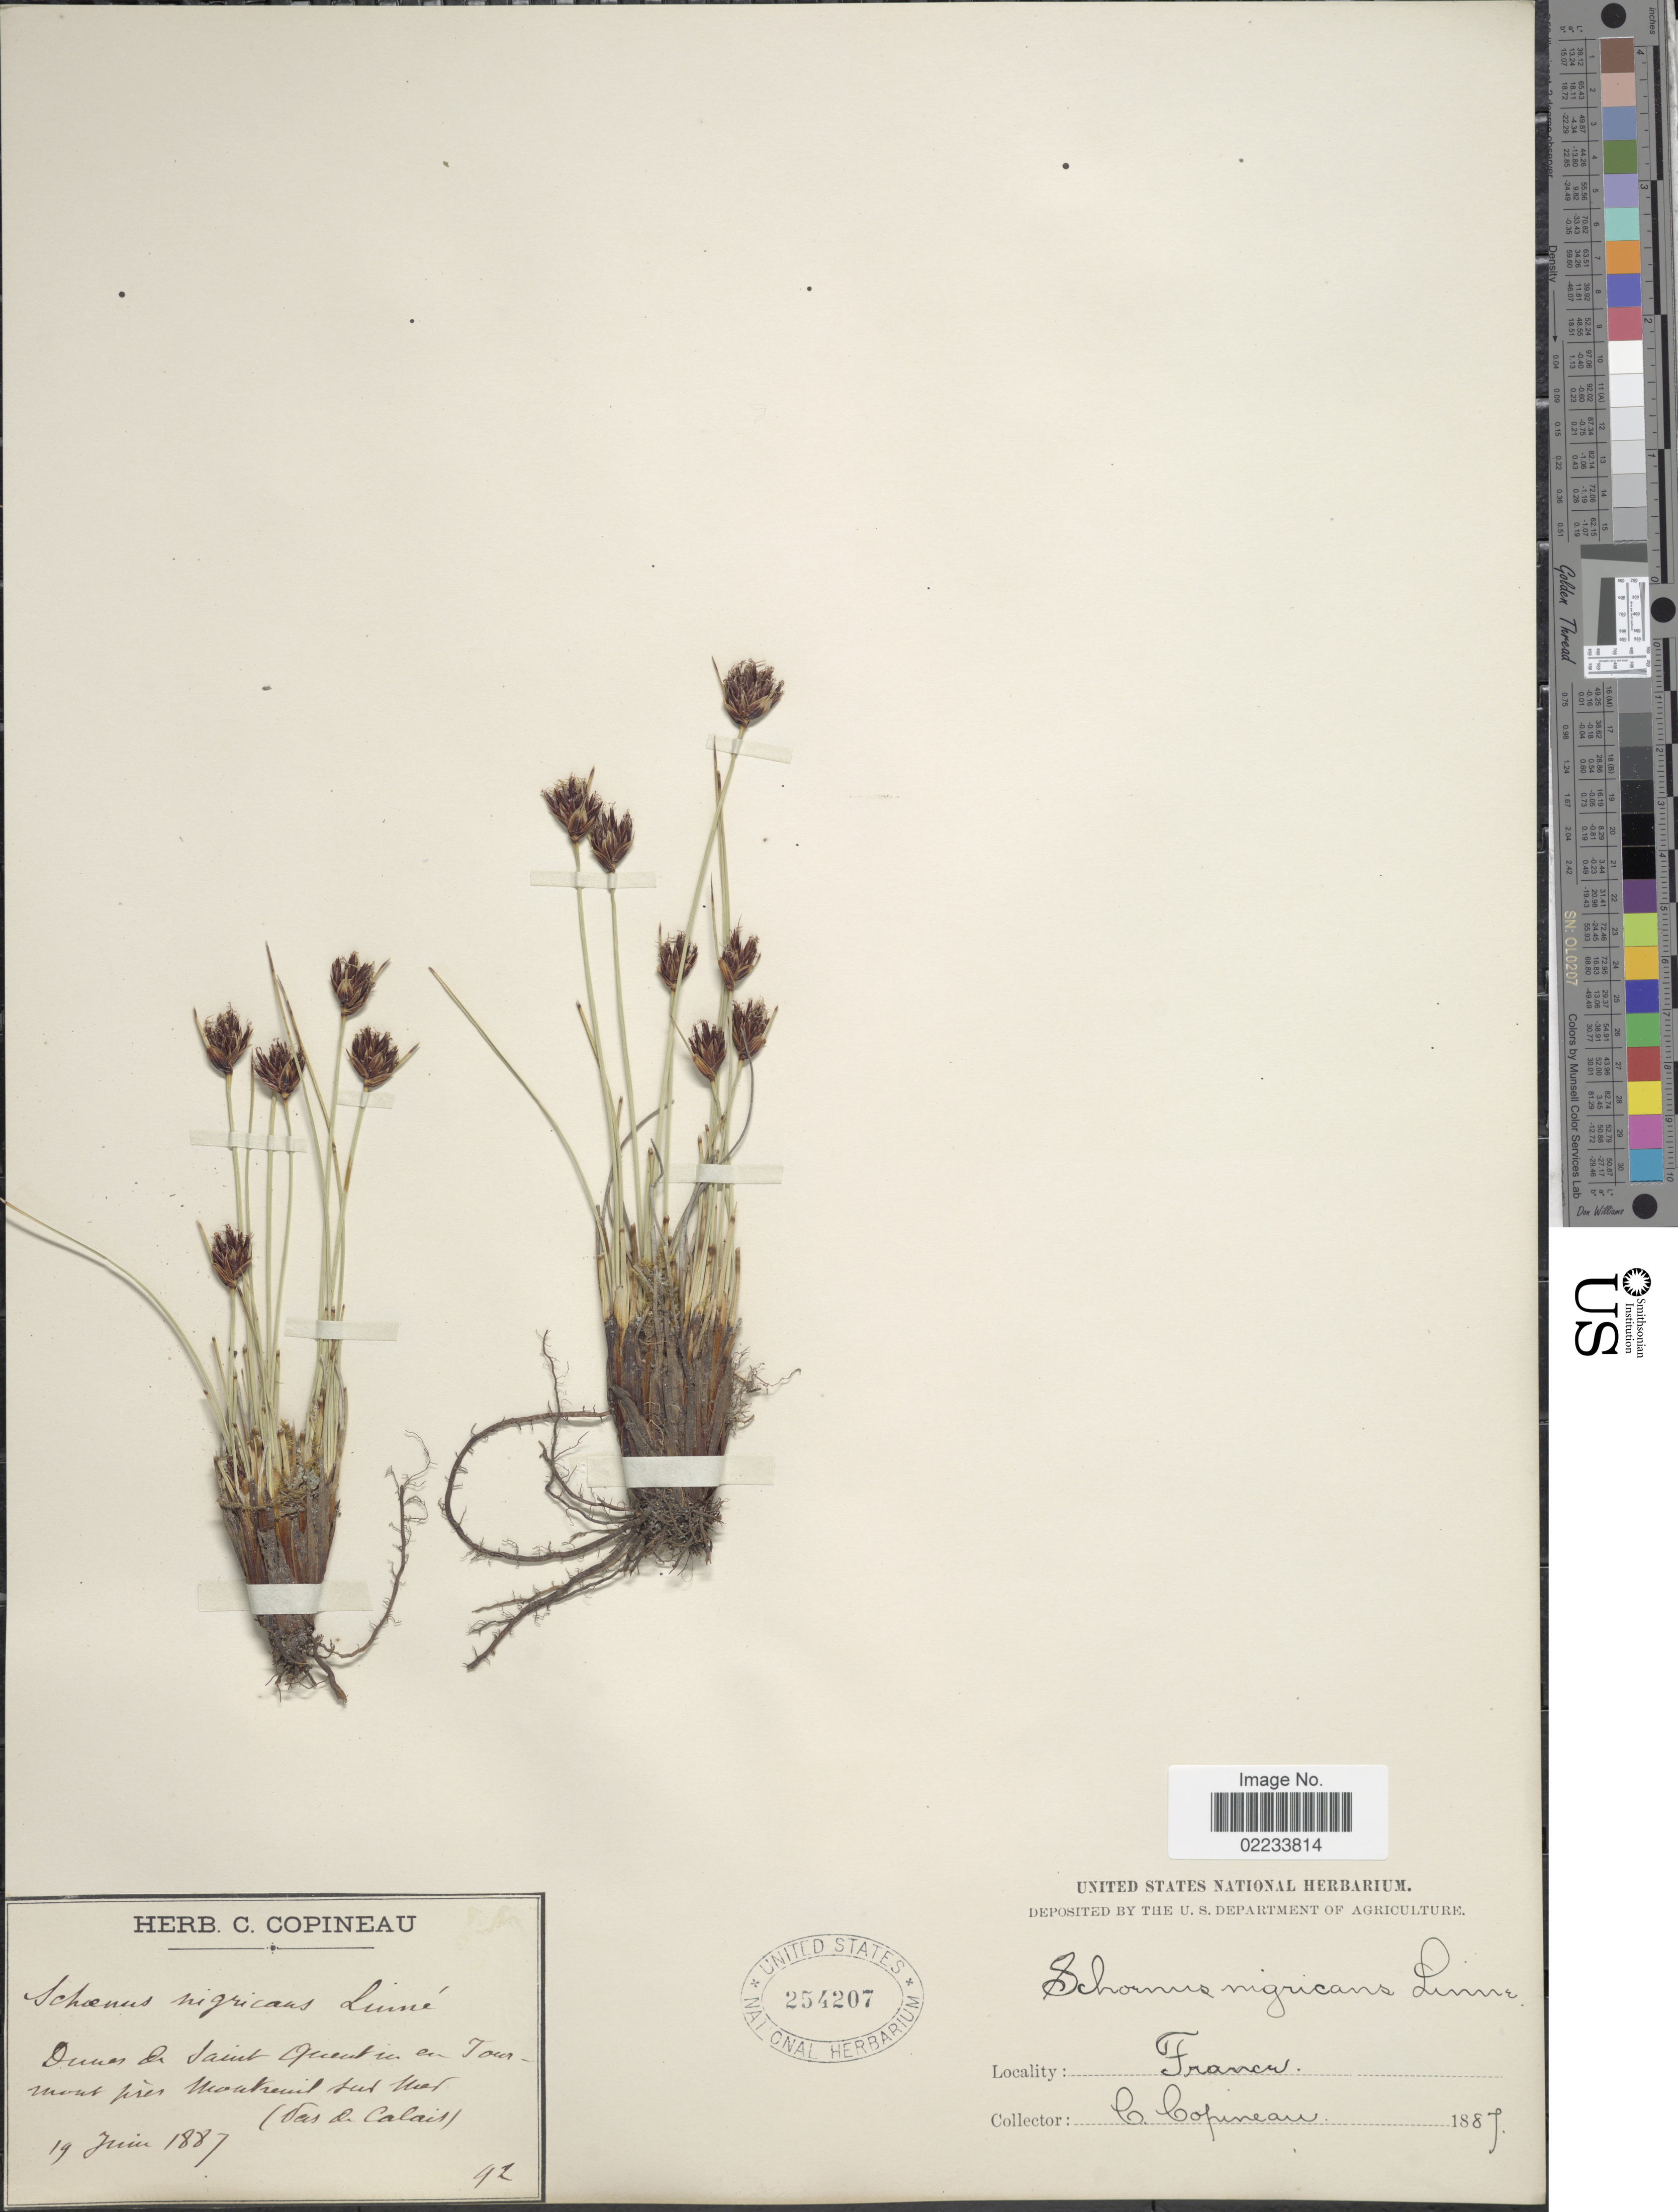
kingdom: Plantae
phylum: Tracheophyta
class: Liliopsida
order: Poales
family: Cyperaceae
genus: Schoenus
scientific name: Schoenus nigricans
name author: L.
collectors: C. Copineau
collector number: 92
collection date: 1887-06-19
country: France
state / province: Hauts-de-France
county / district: Pas-de-Calais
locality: Dunes de Saint Quentin en Tourmont près Montreuil sur Mer (Pas de Calais) [Dunes of Saint-Quentin-en-Tourmont near Montreuil-sur-Mer (Pas-de-Calais)]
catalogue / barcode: US 254207